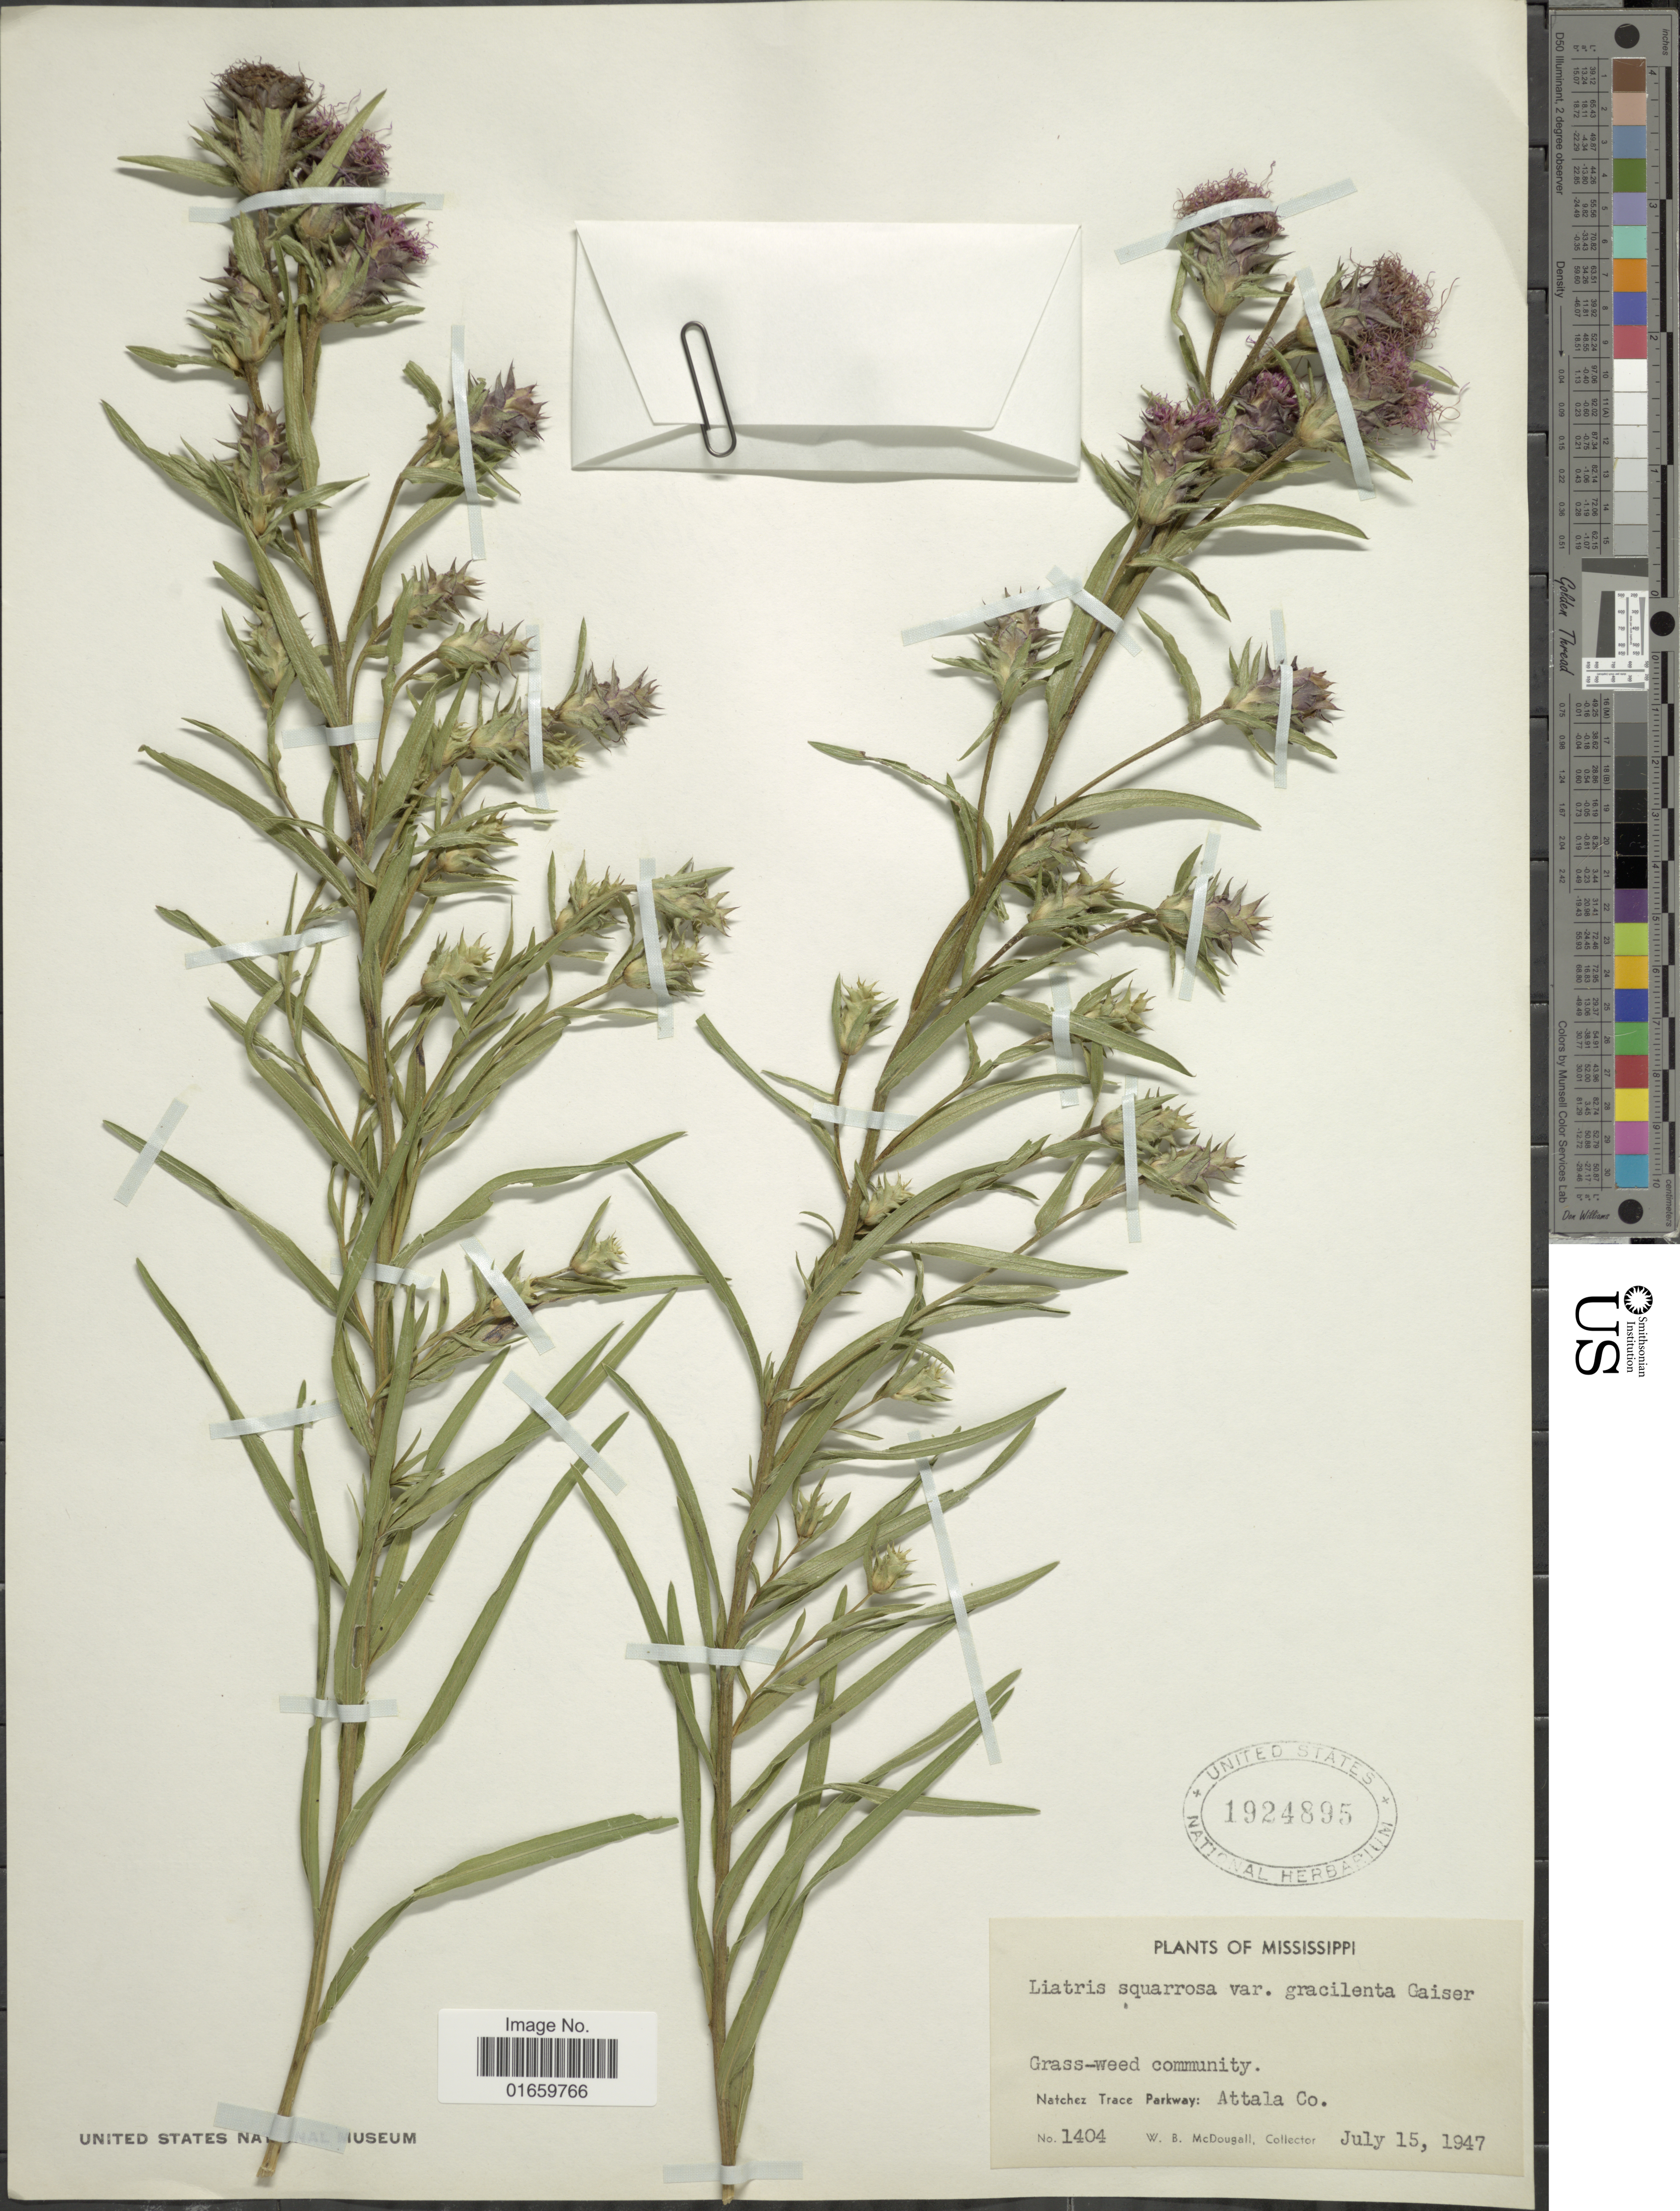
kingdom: Plantae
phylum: Tracheophyta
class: Magnoliopsida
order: Asterales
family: Asteraceae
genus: Liatris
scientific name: Liatris squarrosa var. gracilenta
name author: Gaiser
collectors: W. B. McDougall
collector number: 1404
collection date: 1947-07-15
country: United States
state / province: Mississippi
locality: Natchez Trace Parkway: Attala Co. Grass weed community.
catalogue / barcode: US 1924895